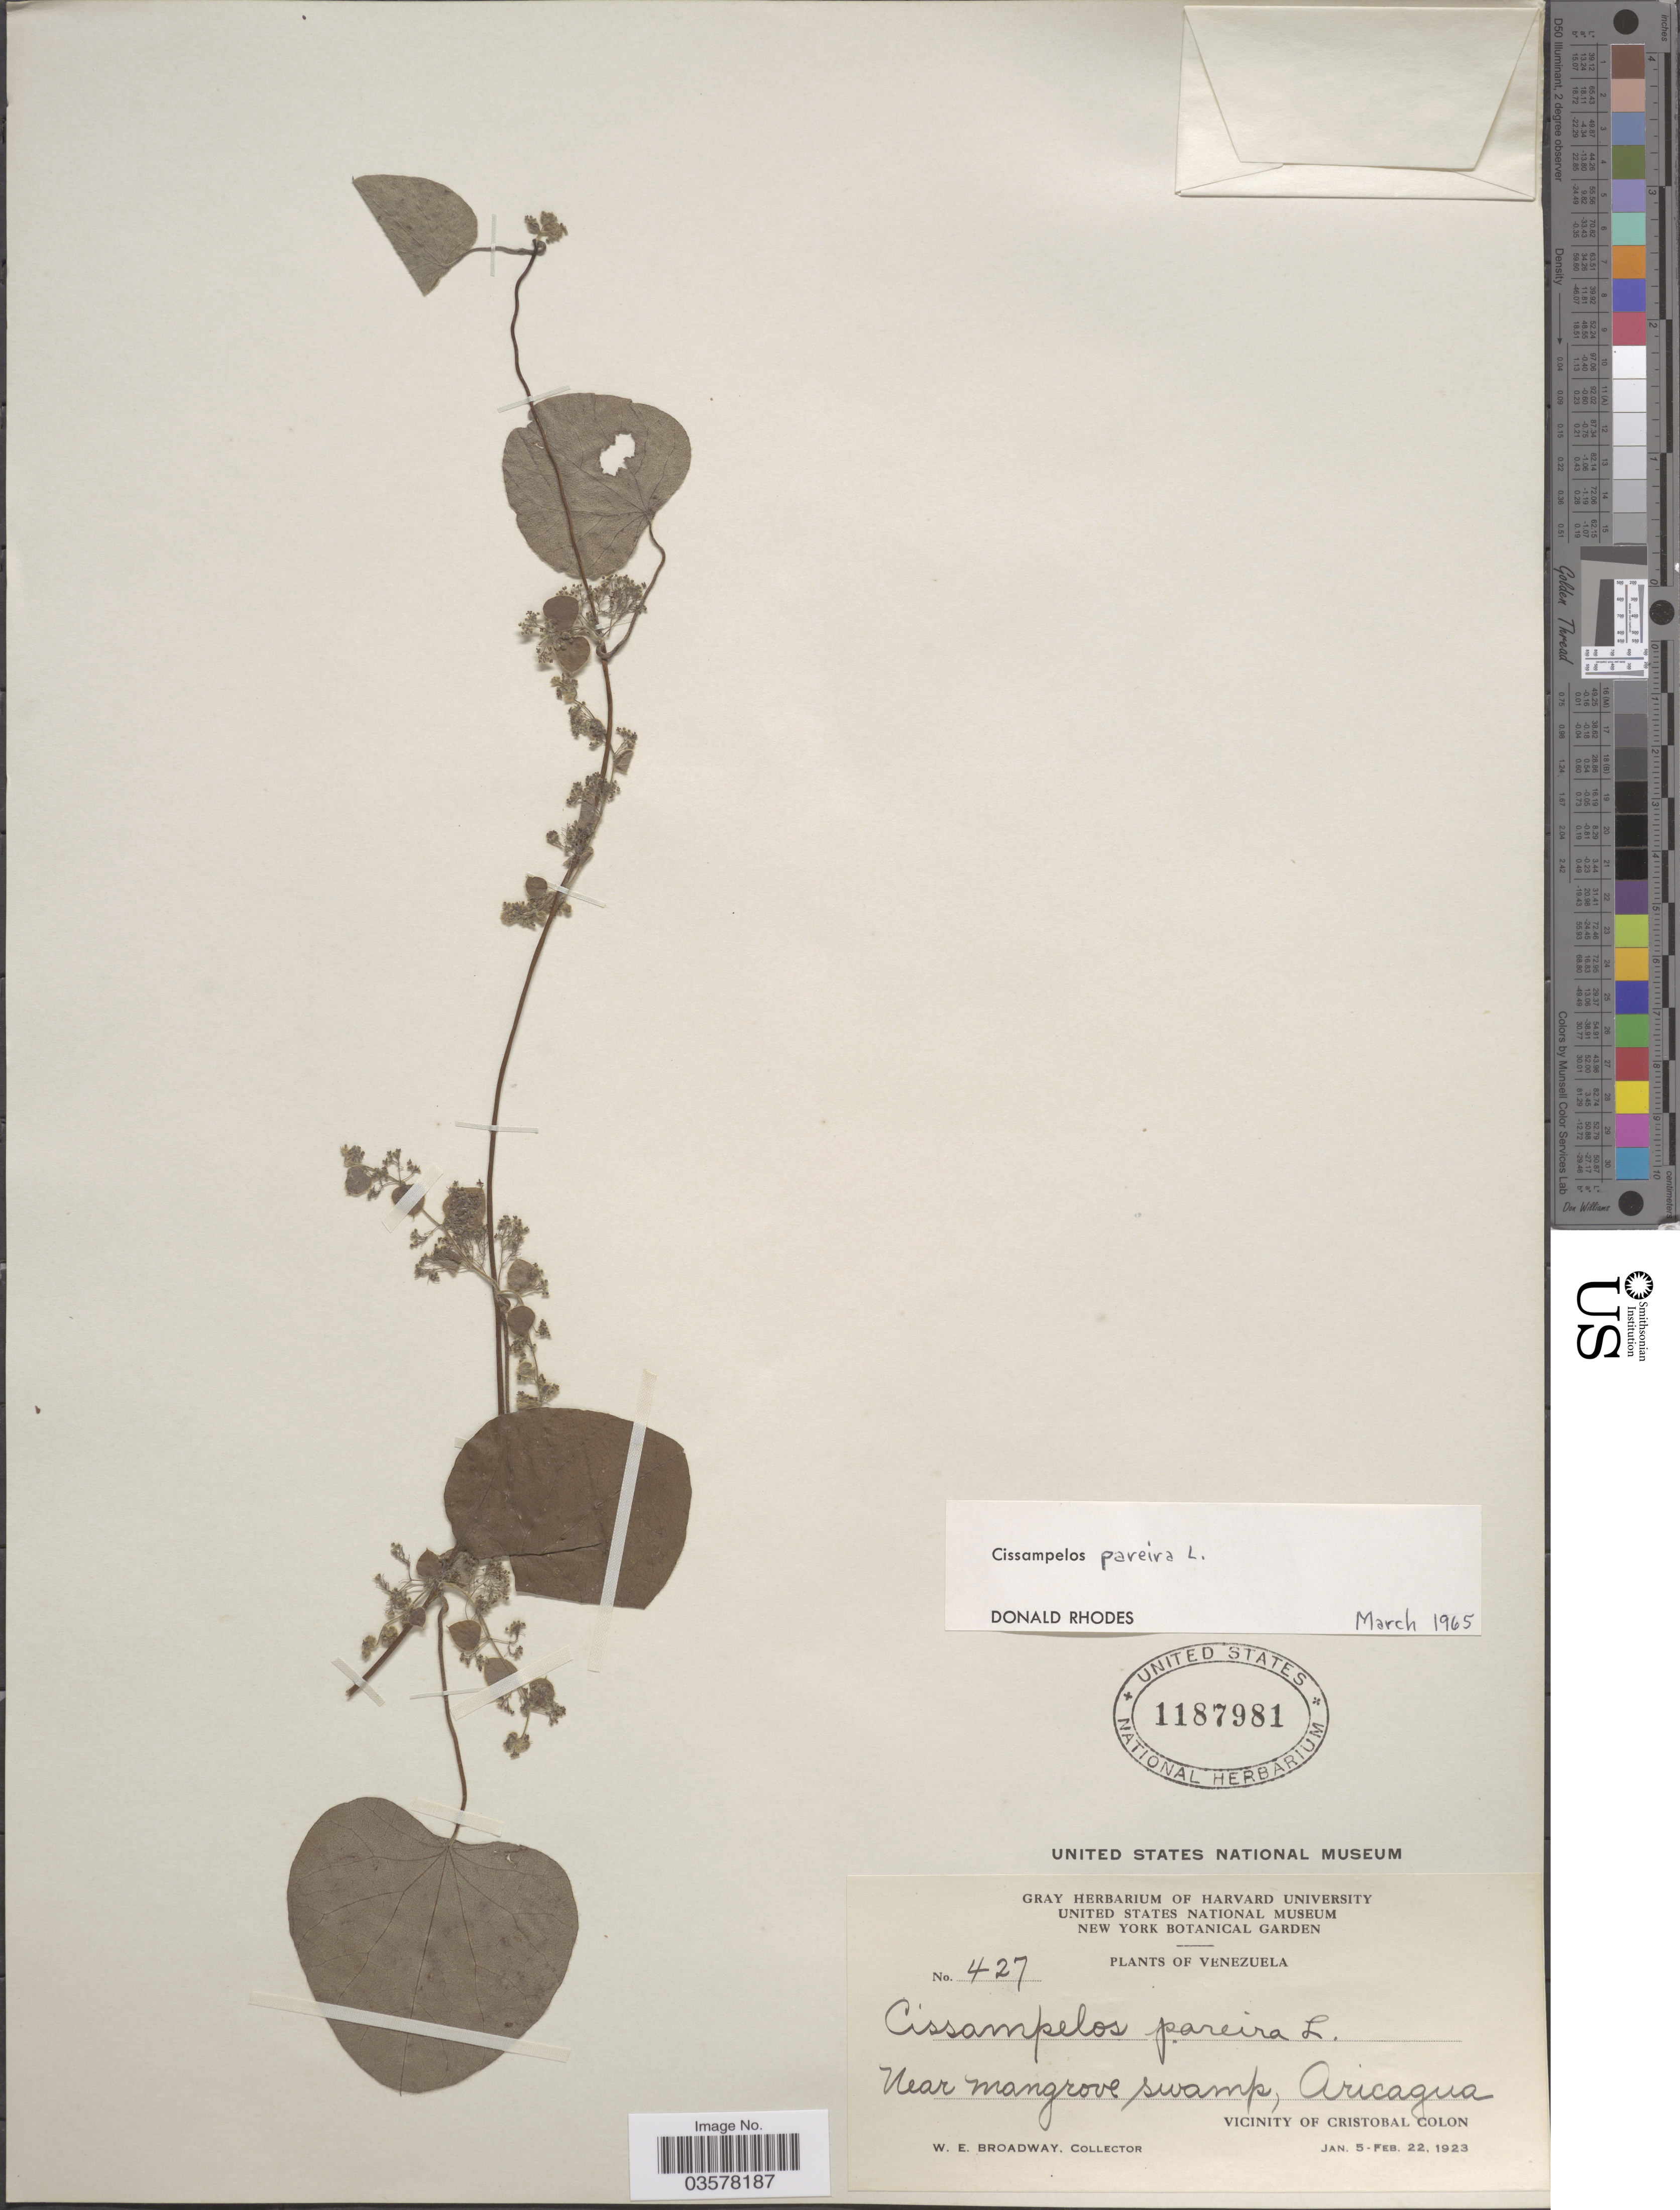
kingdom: Plantae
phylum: Tracheophyta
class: Magnoliopsida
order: Ranunculales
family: Menispermaceae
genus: Cissampelos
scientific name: Cissampelos pareira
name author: L.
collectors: W. E. Broadway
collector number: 427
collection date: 1923-01-05/1923-02-22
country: Venezuela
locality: Near mangrove swamp, Aricagua. Vicinity of Cristobal Colon.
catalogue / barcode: US 1187981